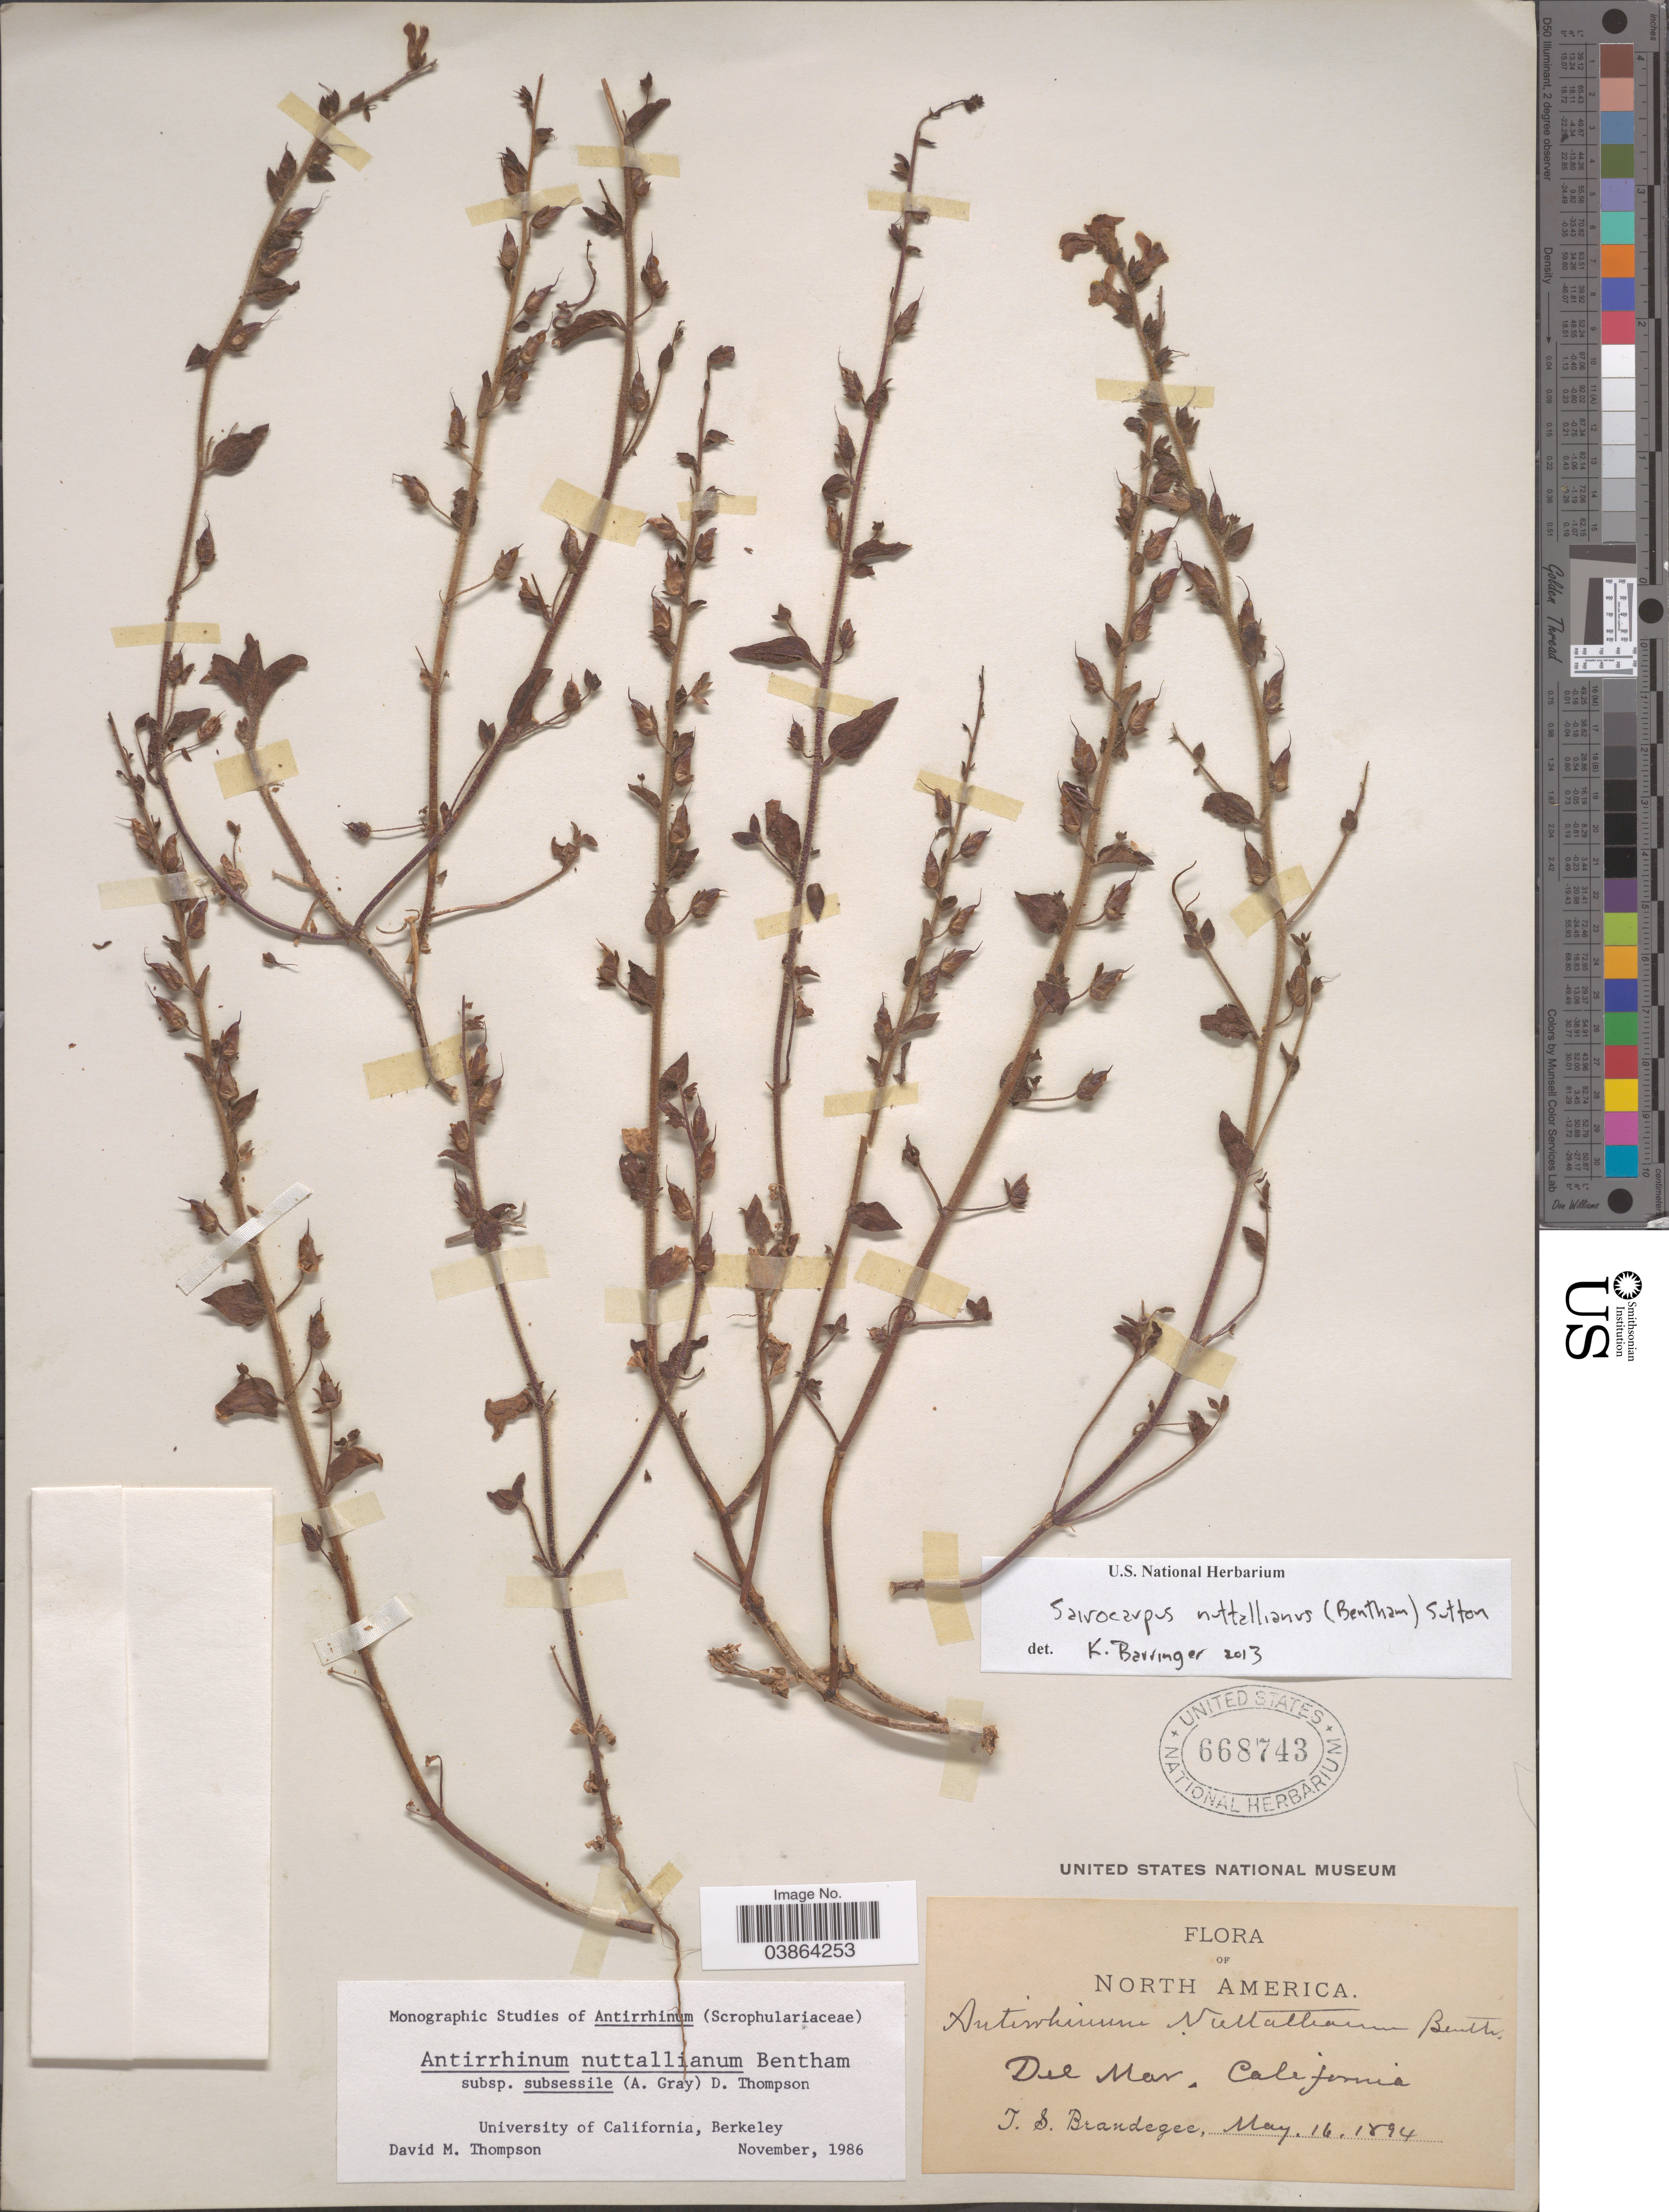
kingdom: Plantae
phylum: Tracheophyta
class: Magnoliopsida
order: Lamiales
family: Plantaginaceae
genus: Sairocarpus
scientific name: Sairocarpus nuttallianus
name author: (Benth.) D.A. Sutton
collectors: T. S. Brandegee (herbarium)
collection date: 1894-05-16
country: United States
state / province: California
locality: Del Mar.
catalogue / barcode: US 668743